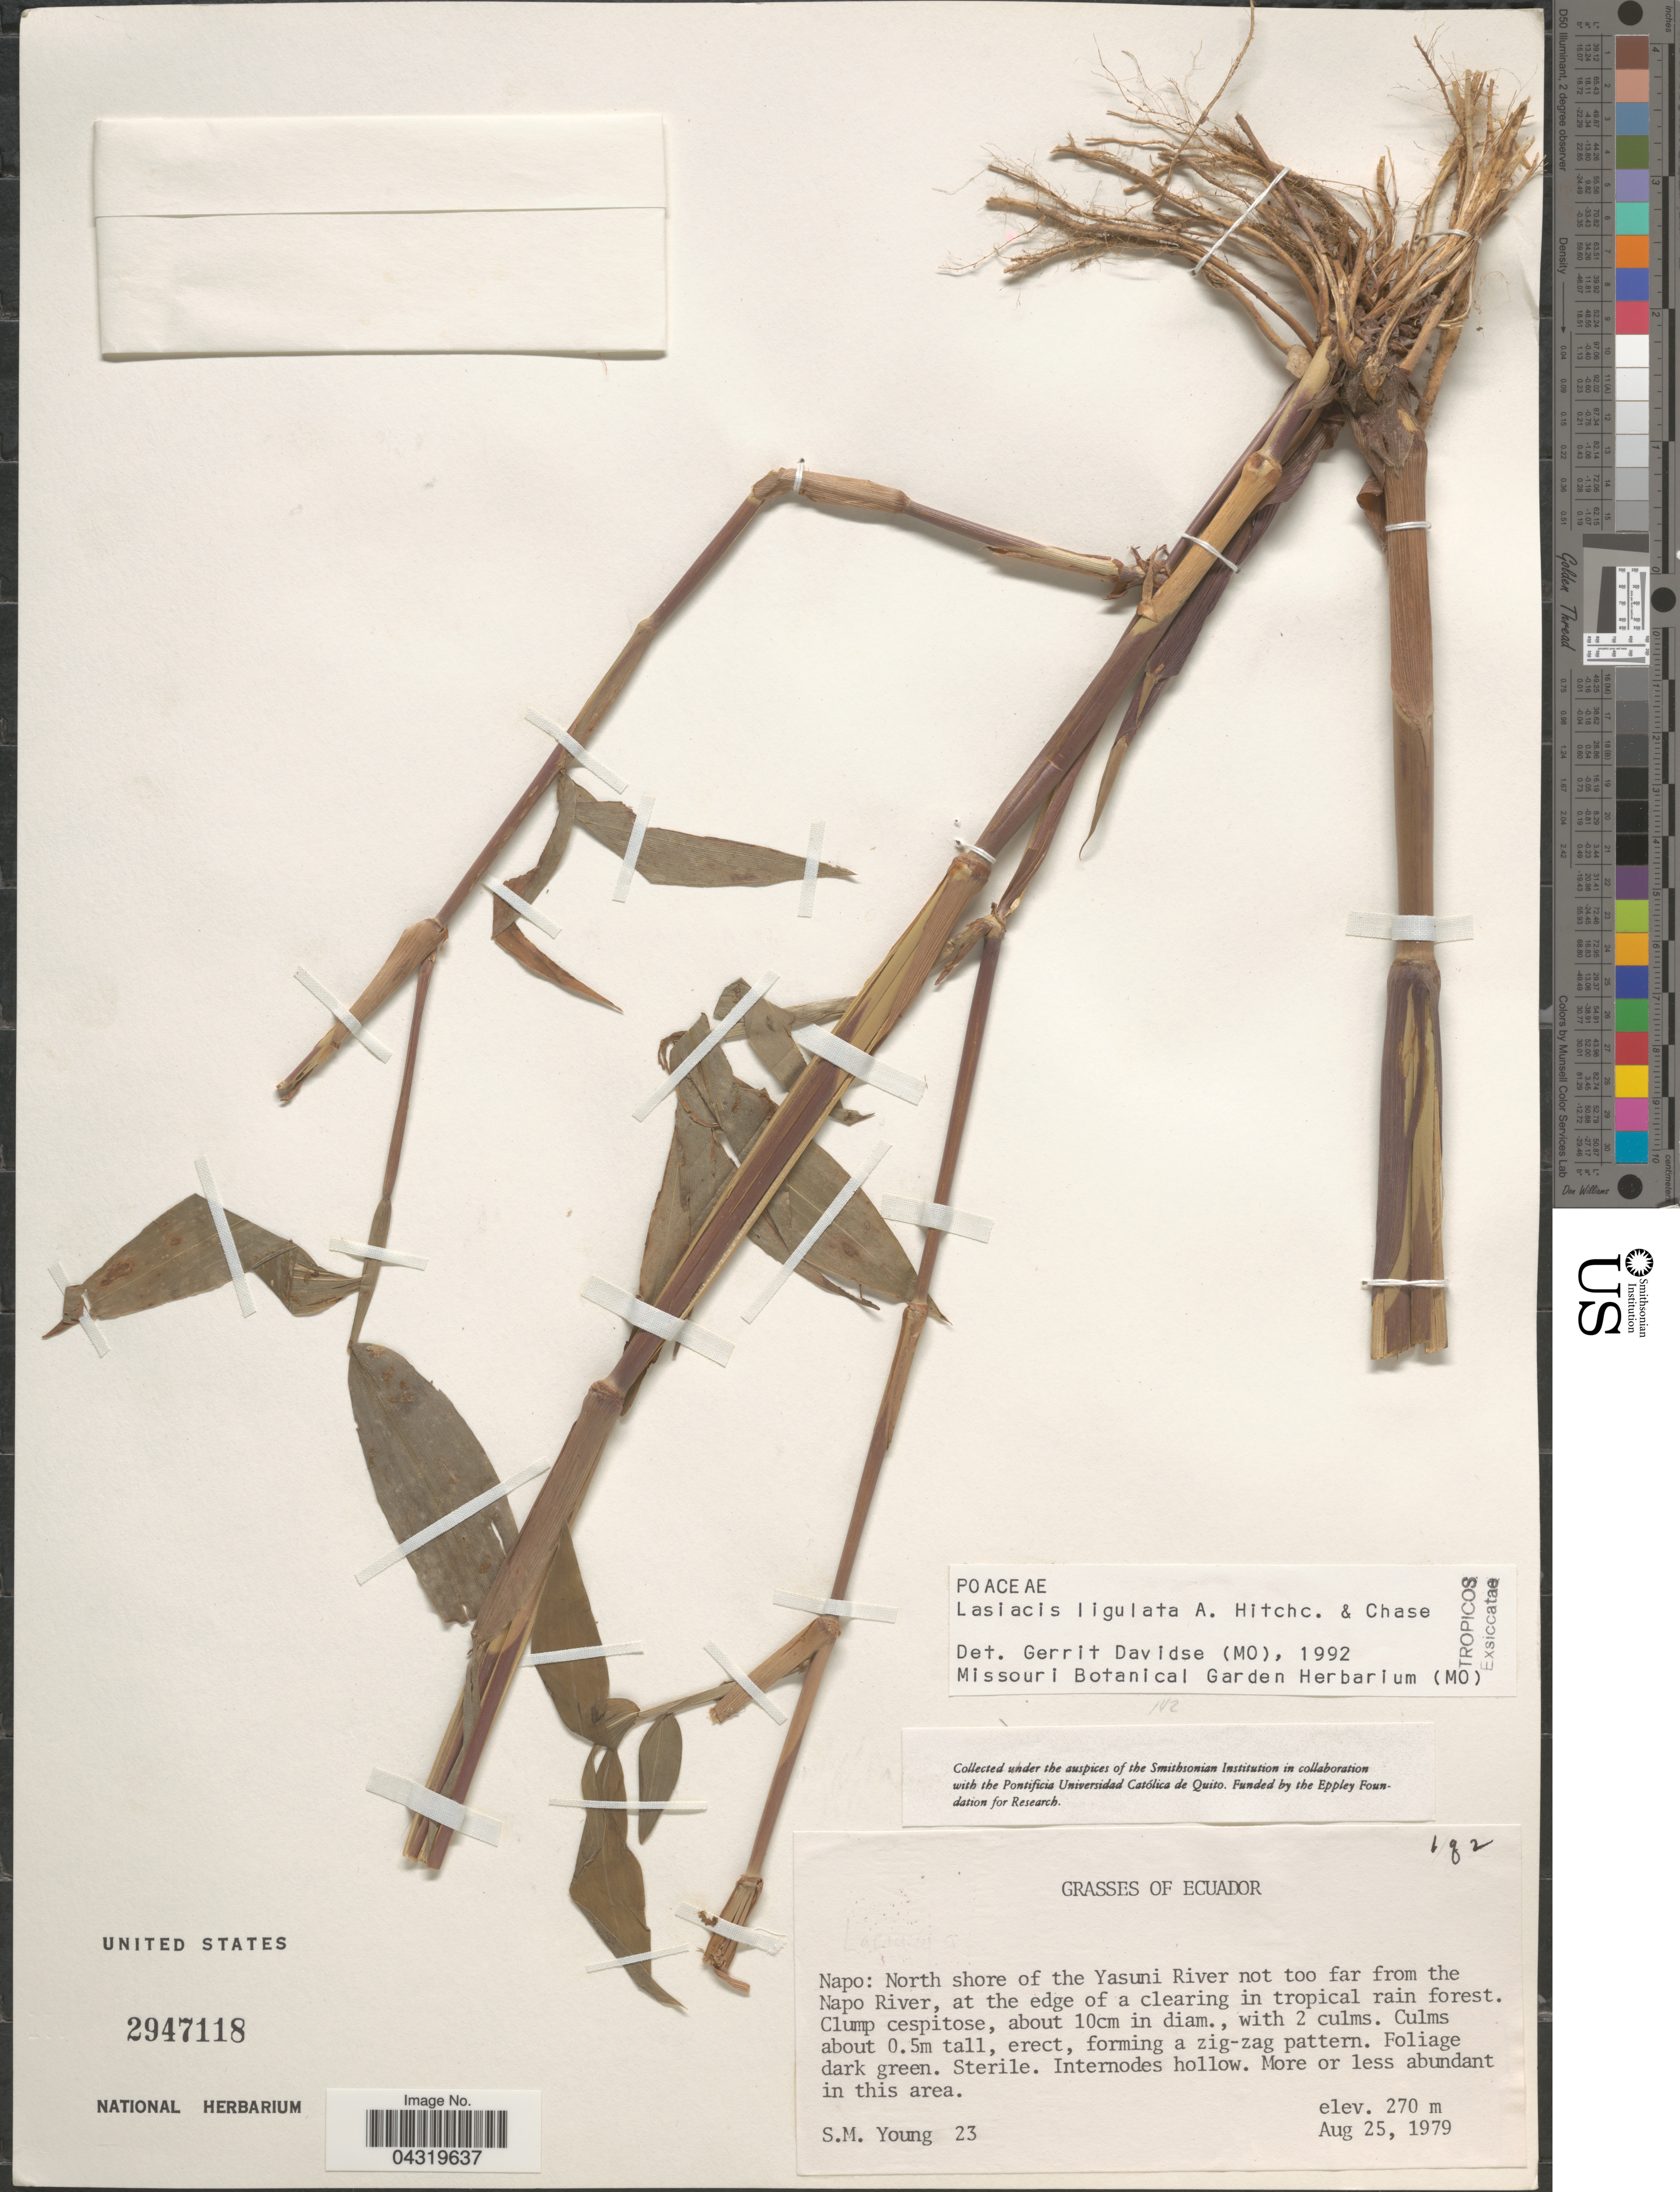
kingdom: Plantae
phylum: Tracheophyta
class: Liliopsida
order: Poales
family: Poaceae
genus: Lasiacis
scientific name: Lasiacis ligulata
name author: Hitchc. & Chase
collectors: S. Young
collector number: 23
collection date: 1979-08-25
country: Ecuador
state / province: Napo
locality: North shore of the Yasuni River not too far from the Napo River, at the edge of a clearing in tropical rain forest.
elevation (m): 270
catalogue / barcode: US 2947118